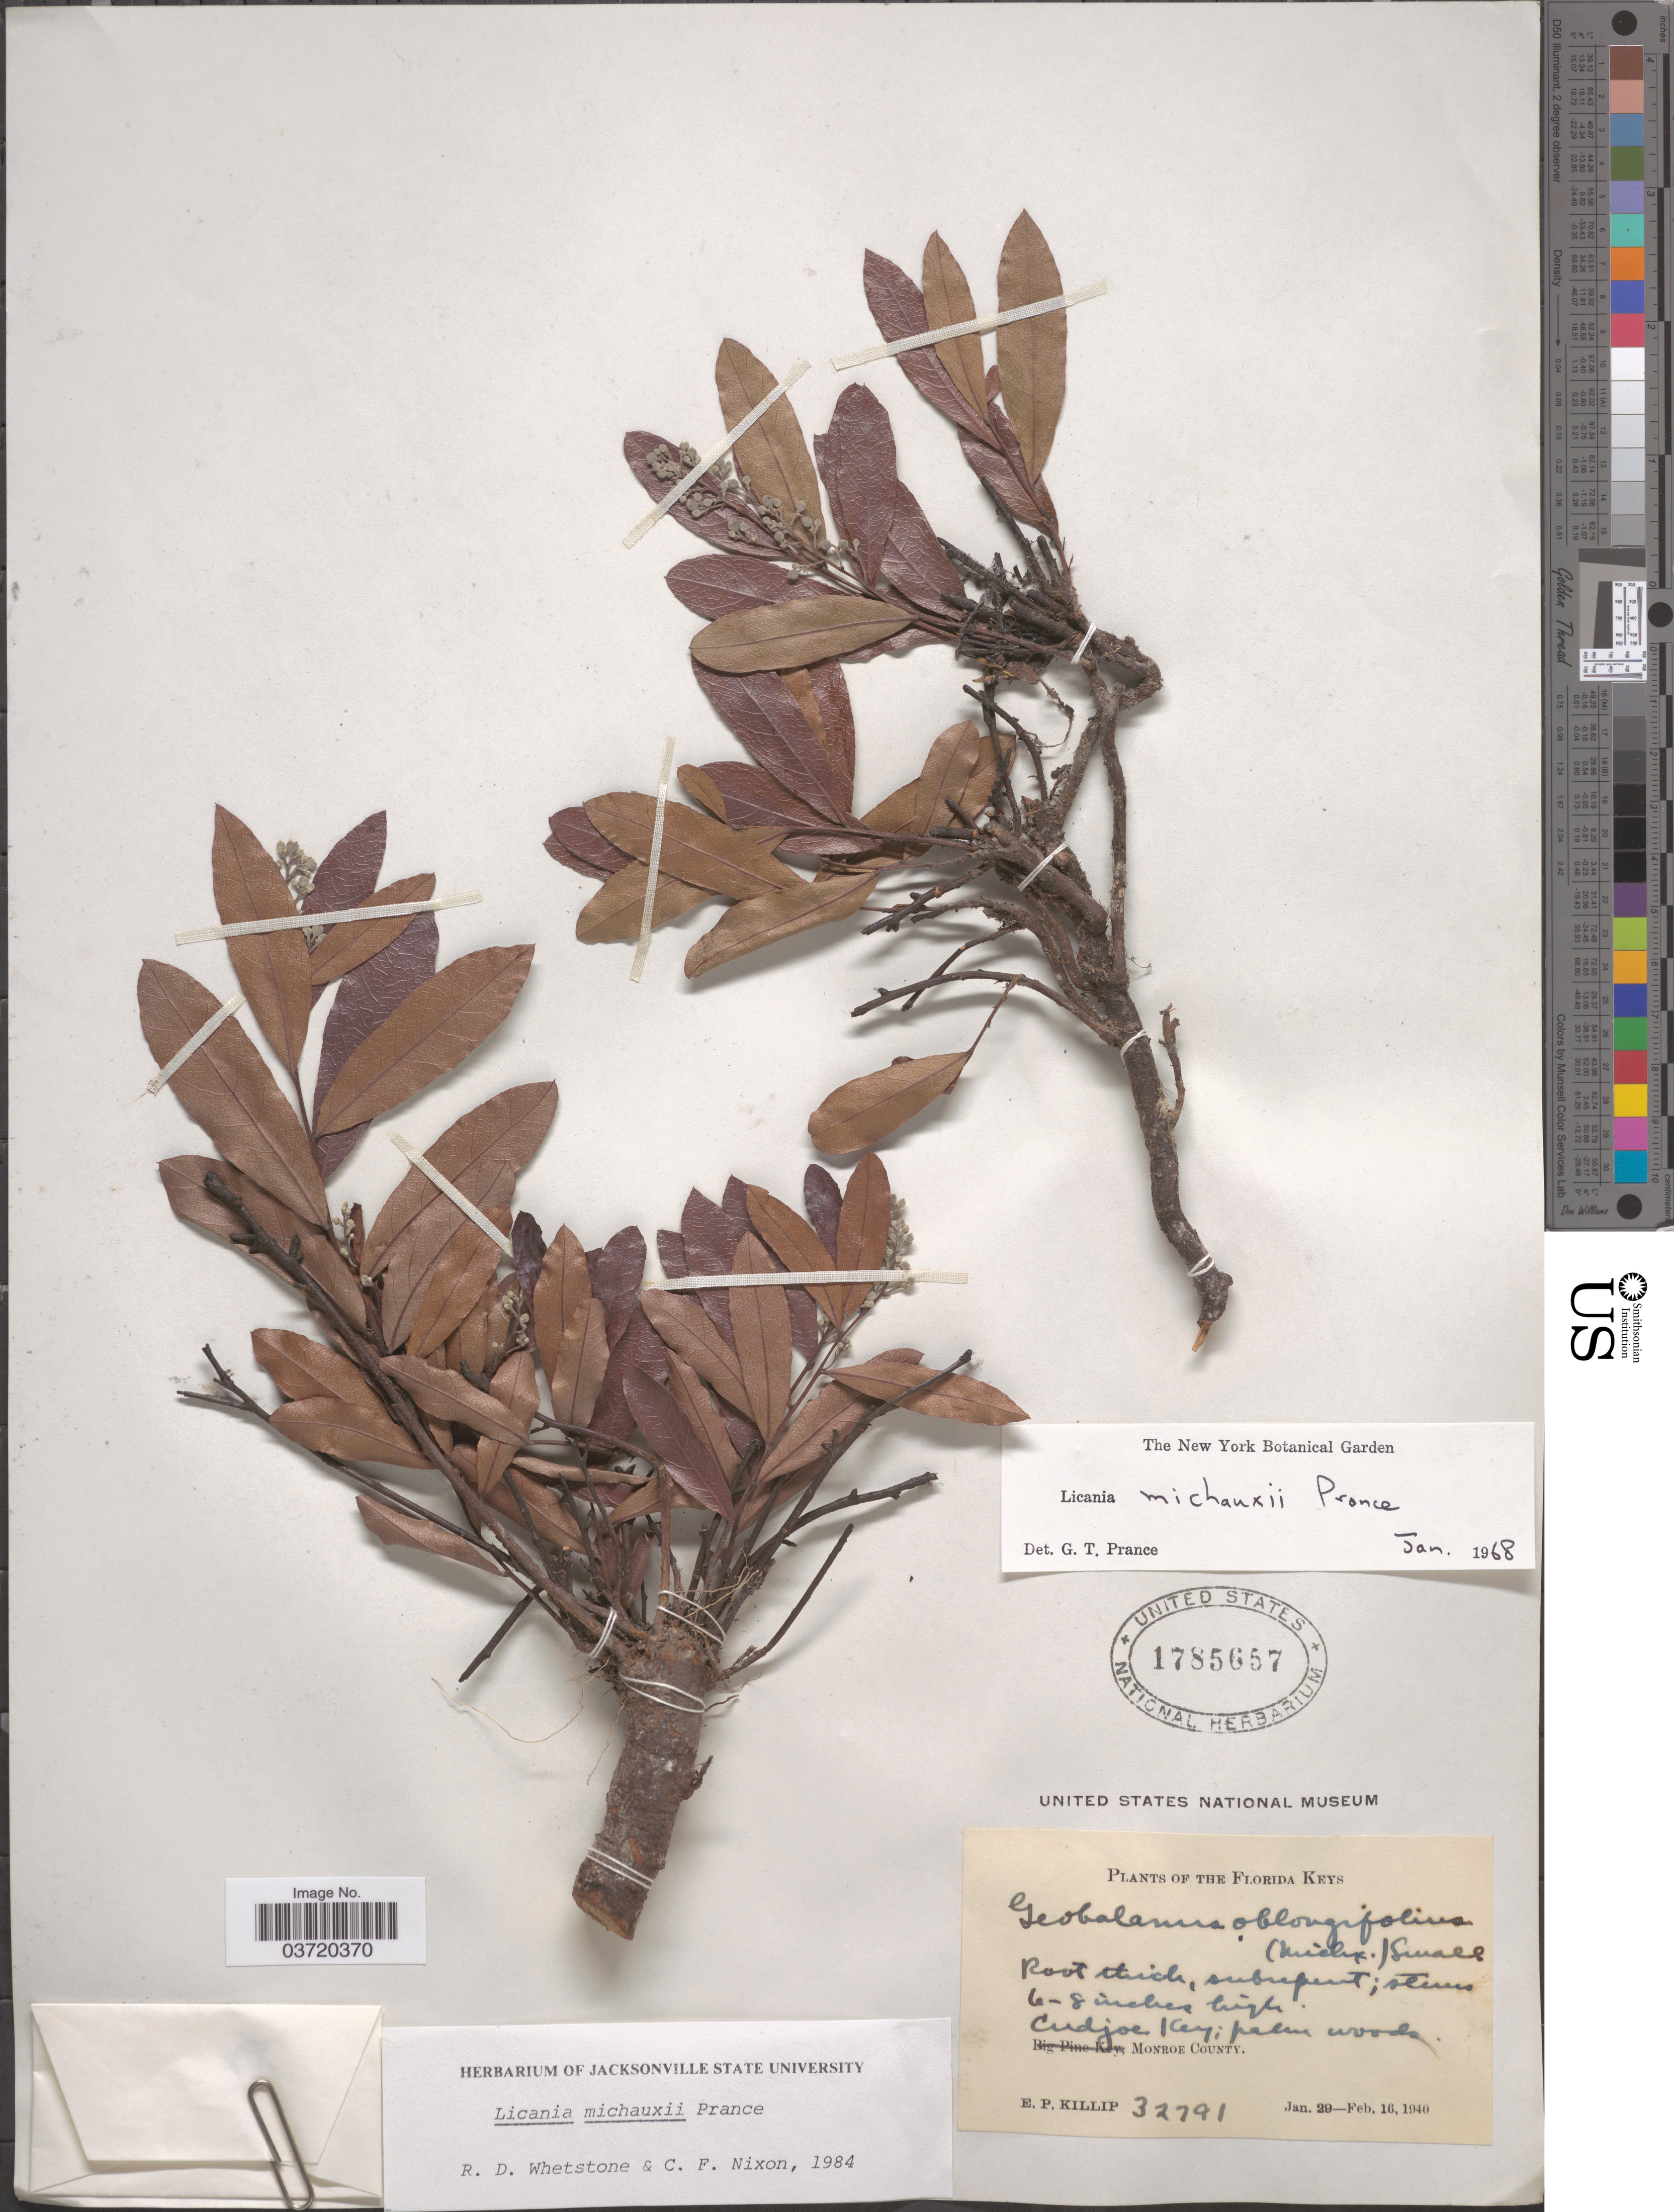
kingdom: Plantae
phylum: Tracheophyta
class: Magnoliopsida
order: Malpighiales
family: Chrysobalanaceae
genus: Geobalanus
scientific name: Geobalanus oblongifolius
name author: (Michx.) Small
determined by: Strong, M. T., (US), Smithsonian Institution - National Museum of Natural History (UNITED STATES)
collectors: E. P. Killip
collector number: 32791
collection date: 1940-01-29/1940-02-16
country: United States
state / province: Florida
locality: The Florida Keys. Cudjoe Key; Monroe County.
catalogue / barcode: US 1785657